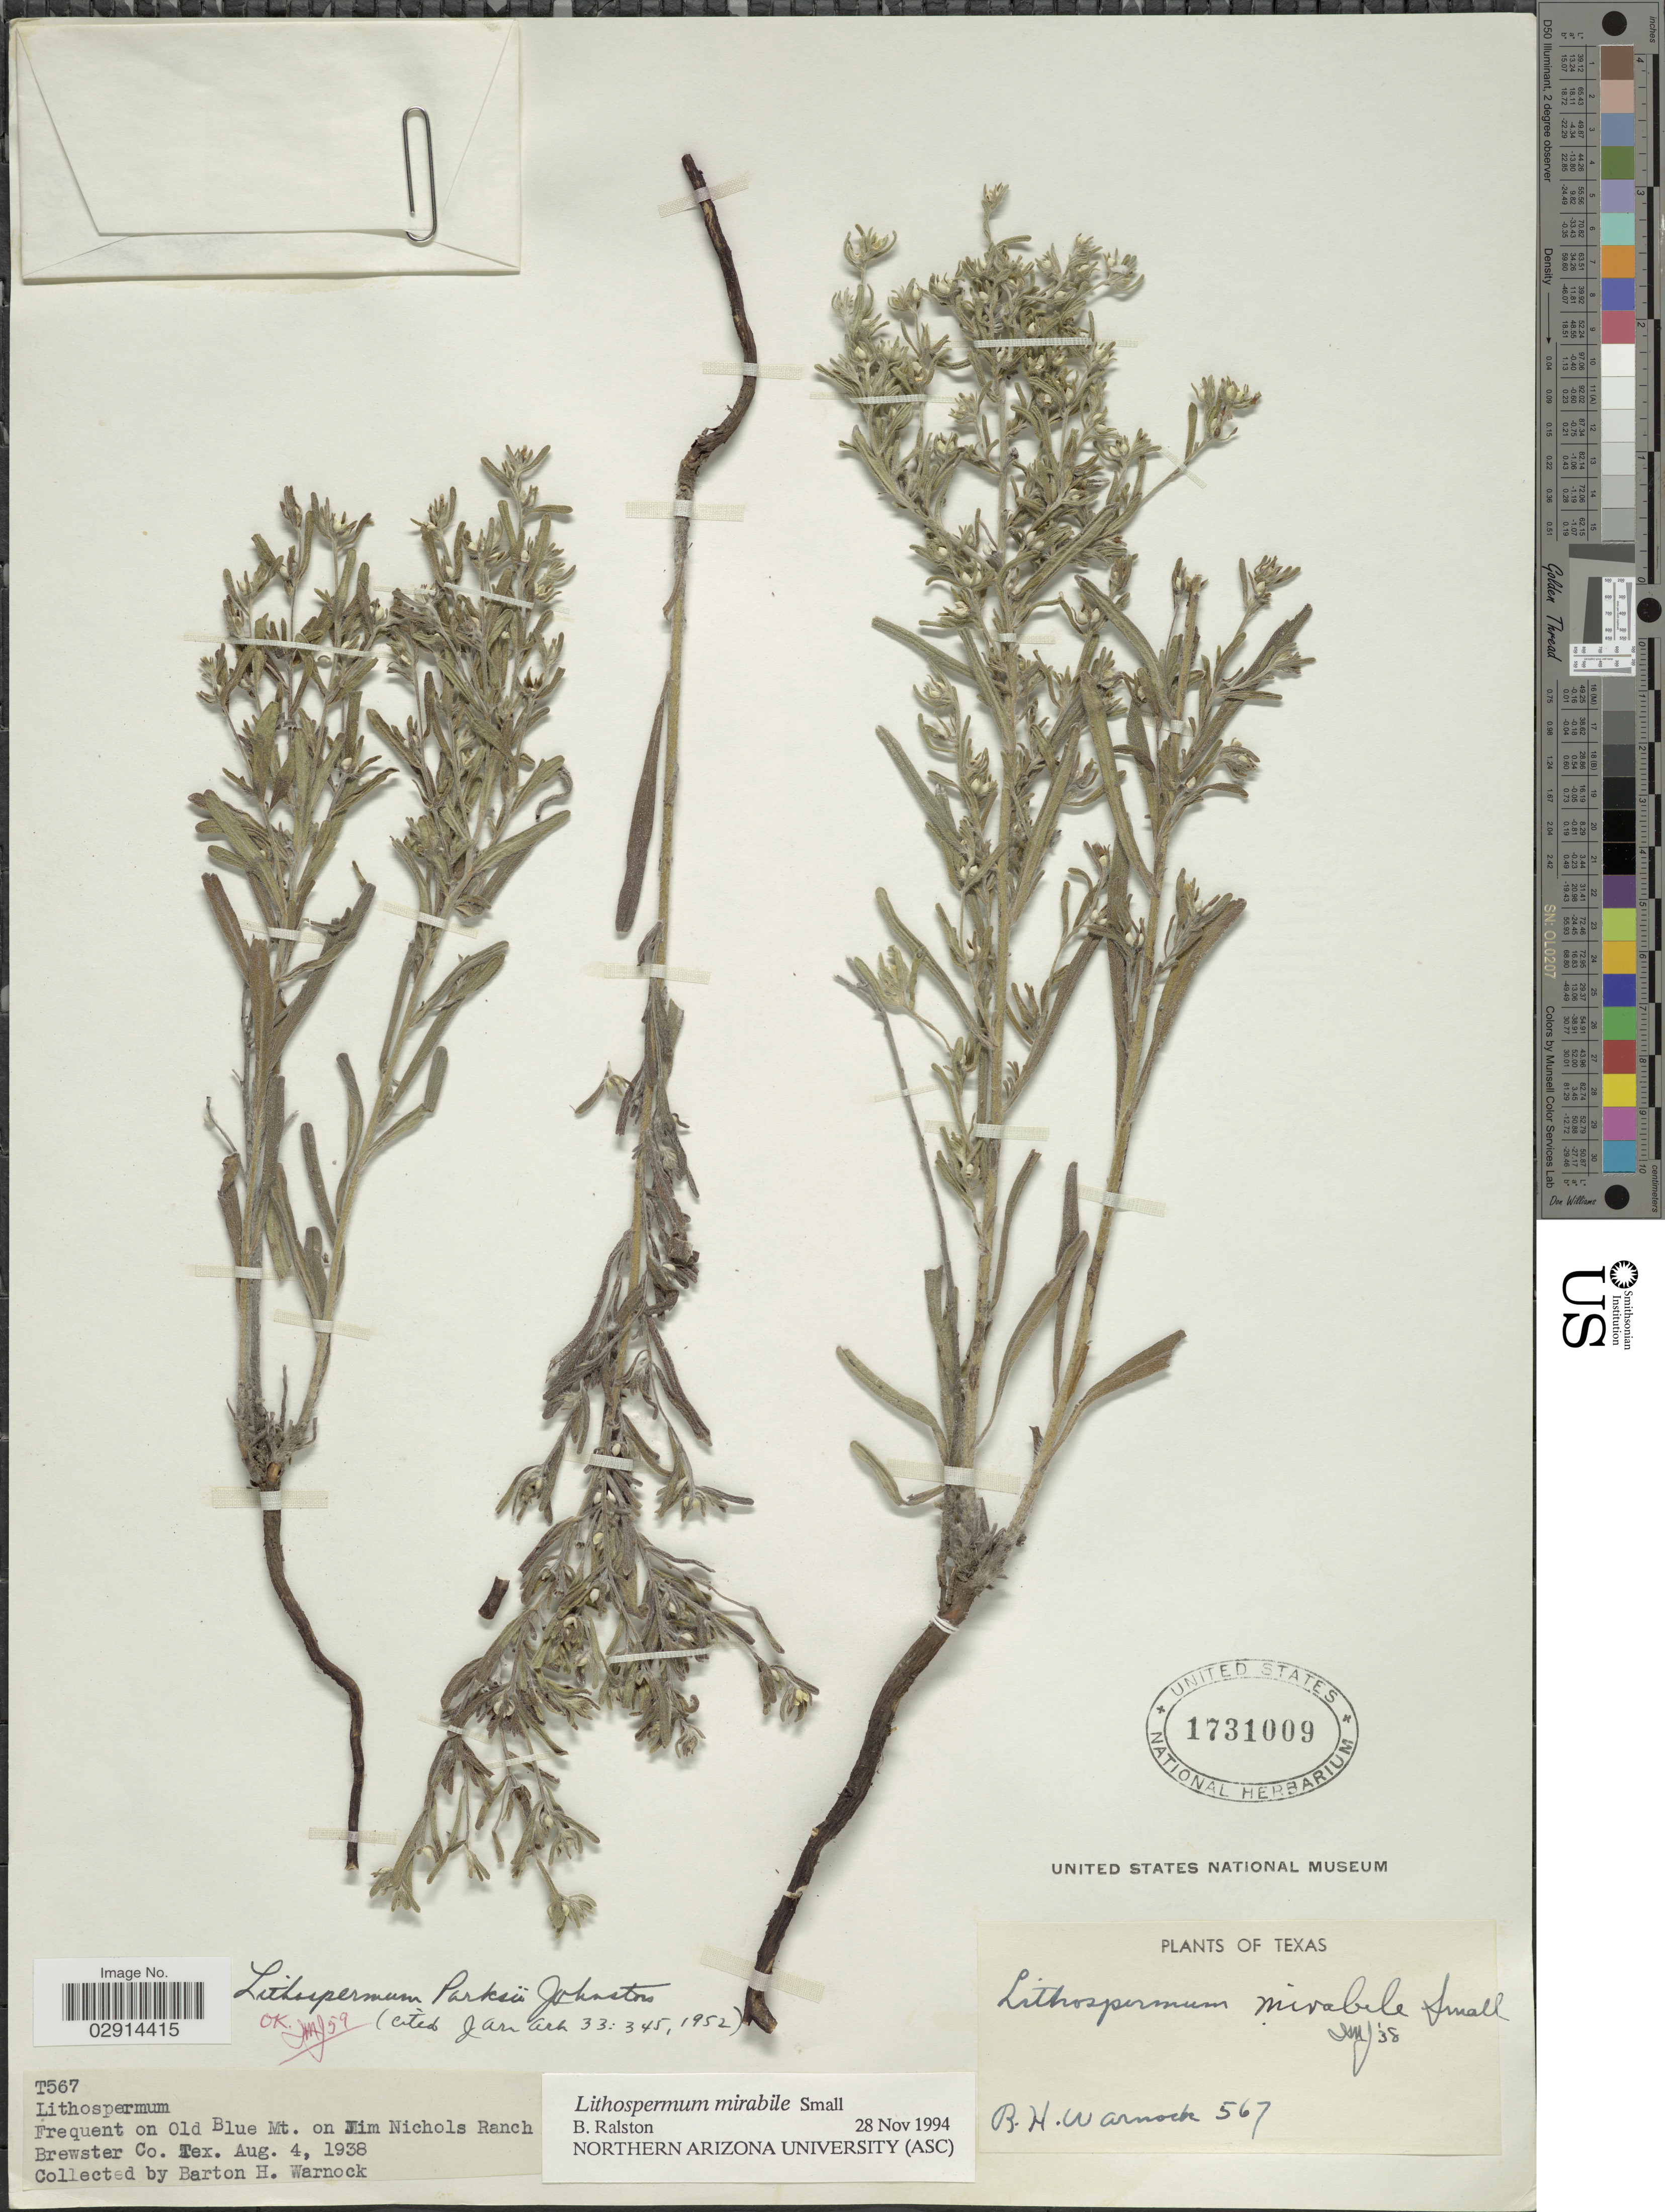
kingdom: Plantae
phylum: Tracheophyta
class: Magnoliopsida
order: Boraginales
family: Boraginaceae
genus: Lithospermum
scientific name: Lithospermum mirabile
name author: Small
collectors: B. H. Warnock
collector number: T567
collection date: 1938-08-04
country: United States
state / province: Texas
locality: Frequent on Old Blue Mt. on Jim Nichols Ranch, Brewster Co.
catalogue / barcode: US 1731009